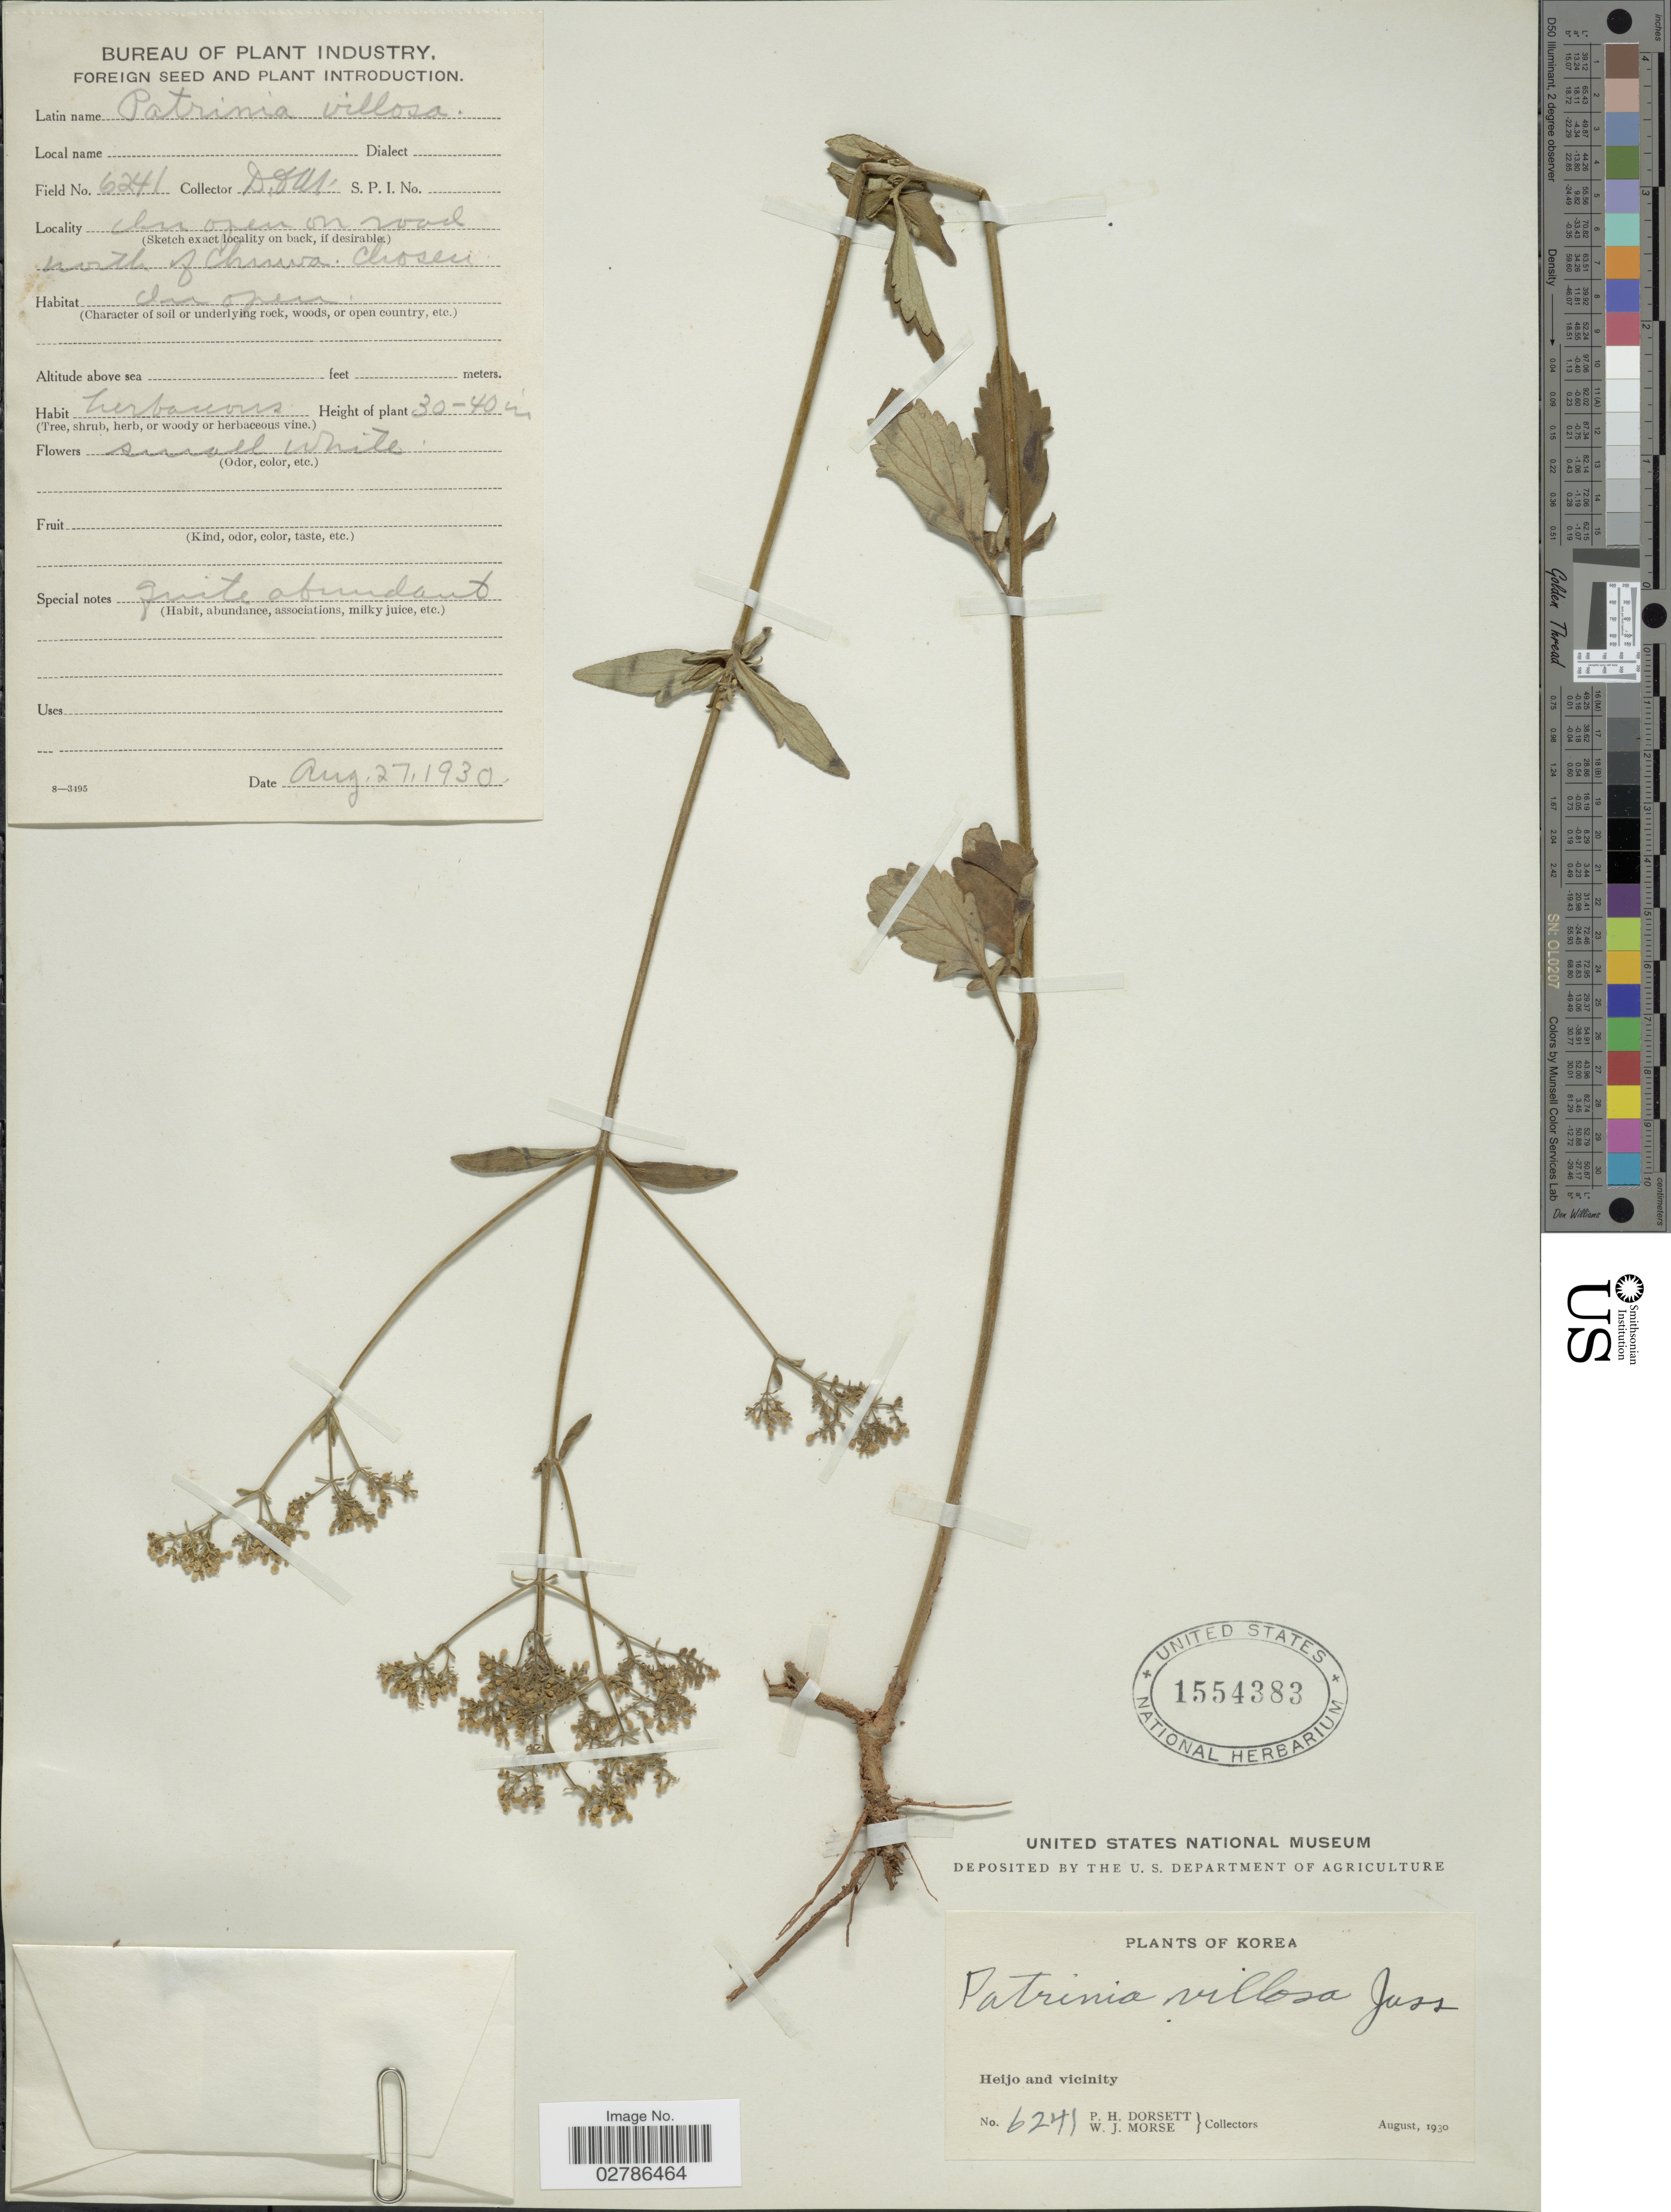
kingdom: Plantae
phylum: Tracheophyta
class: Magnoliopsida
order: Dipsacales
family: Caprifoliaceae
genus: Patrinia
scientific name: Patrinia villosa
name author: (Thunb.) Dufr.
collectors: P. H. Dorsett & W. J. Morse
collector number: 6241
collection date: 1930-08-27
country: North Korea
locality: Heijo and vicinity, On open on road north of Chuwa, Choseu.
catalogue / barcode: US 1554383